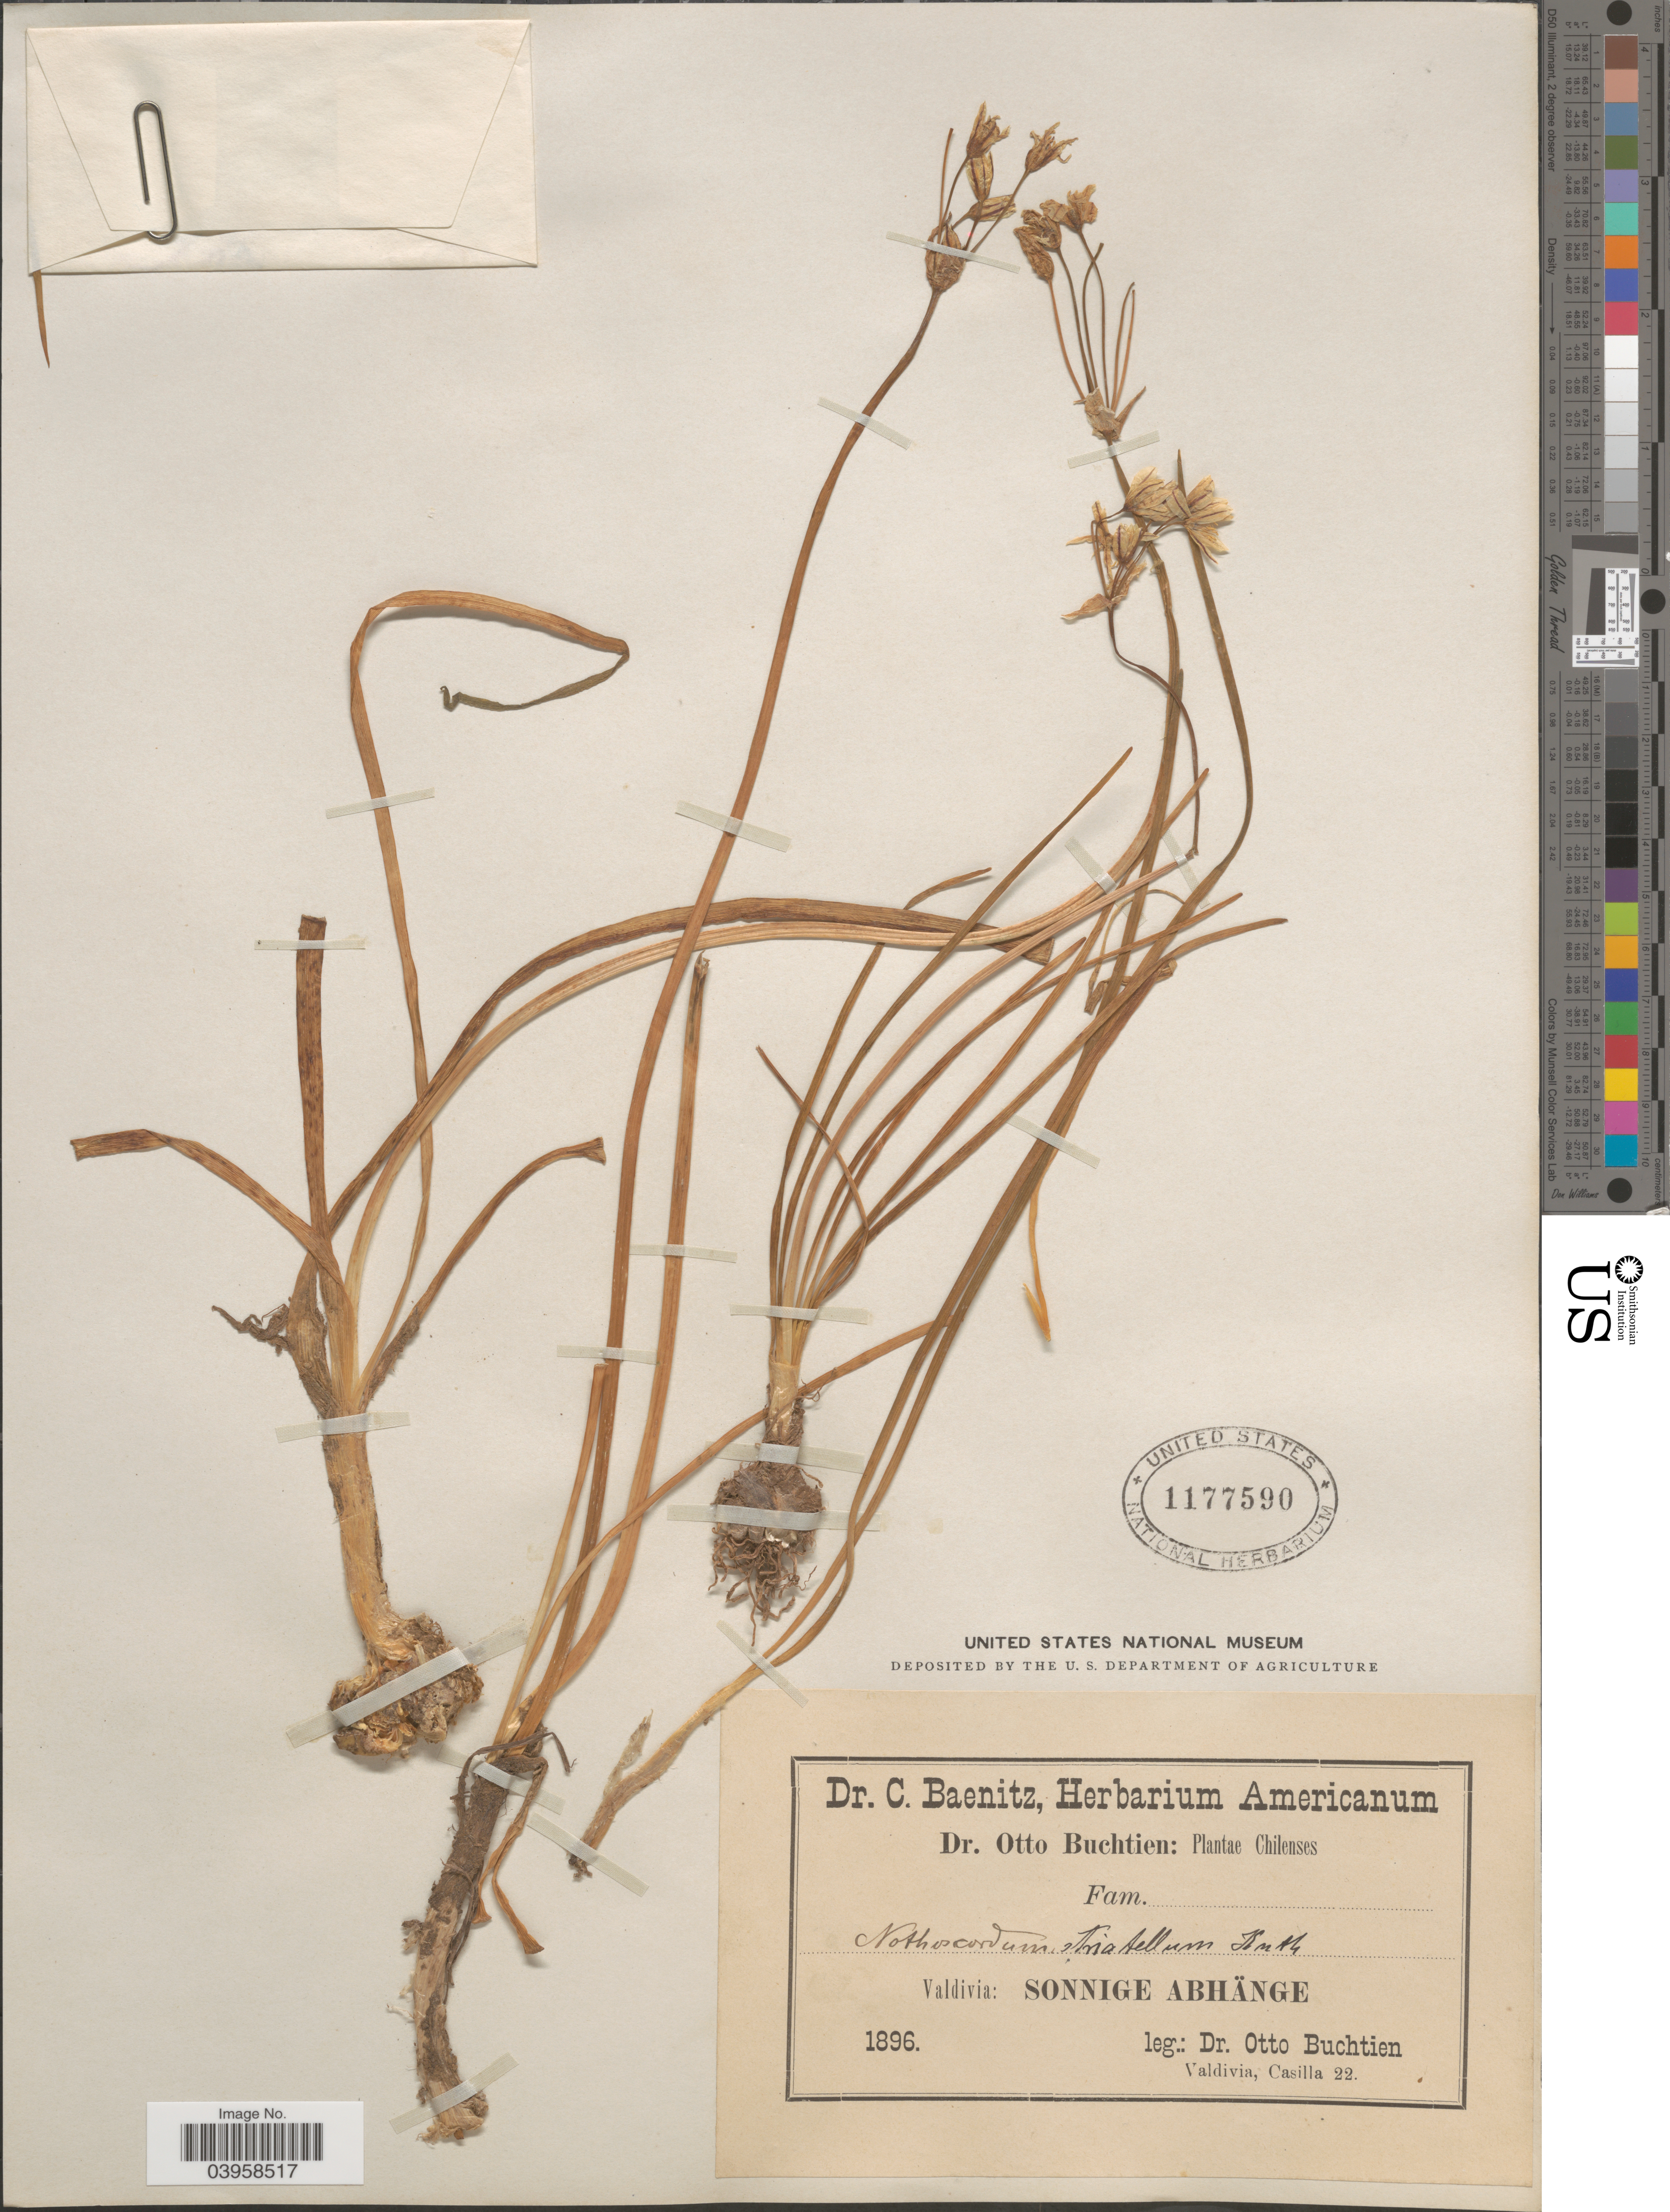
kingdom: Plantae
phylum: Tracheophyta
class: Liliopsida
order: Asparagales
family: Amaryllidaceae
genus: Nothoscordum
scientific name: Nothoscordum striatellum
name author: (Lindl.) Kunth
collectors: O. Buchtien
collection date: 1896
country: Chile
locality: Valdivia: Sonnige Abhänge.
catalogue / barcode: US 1177590